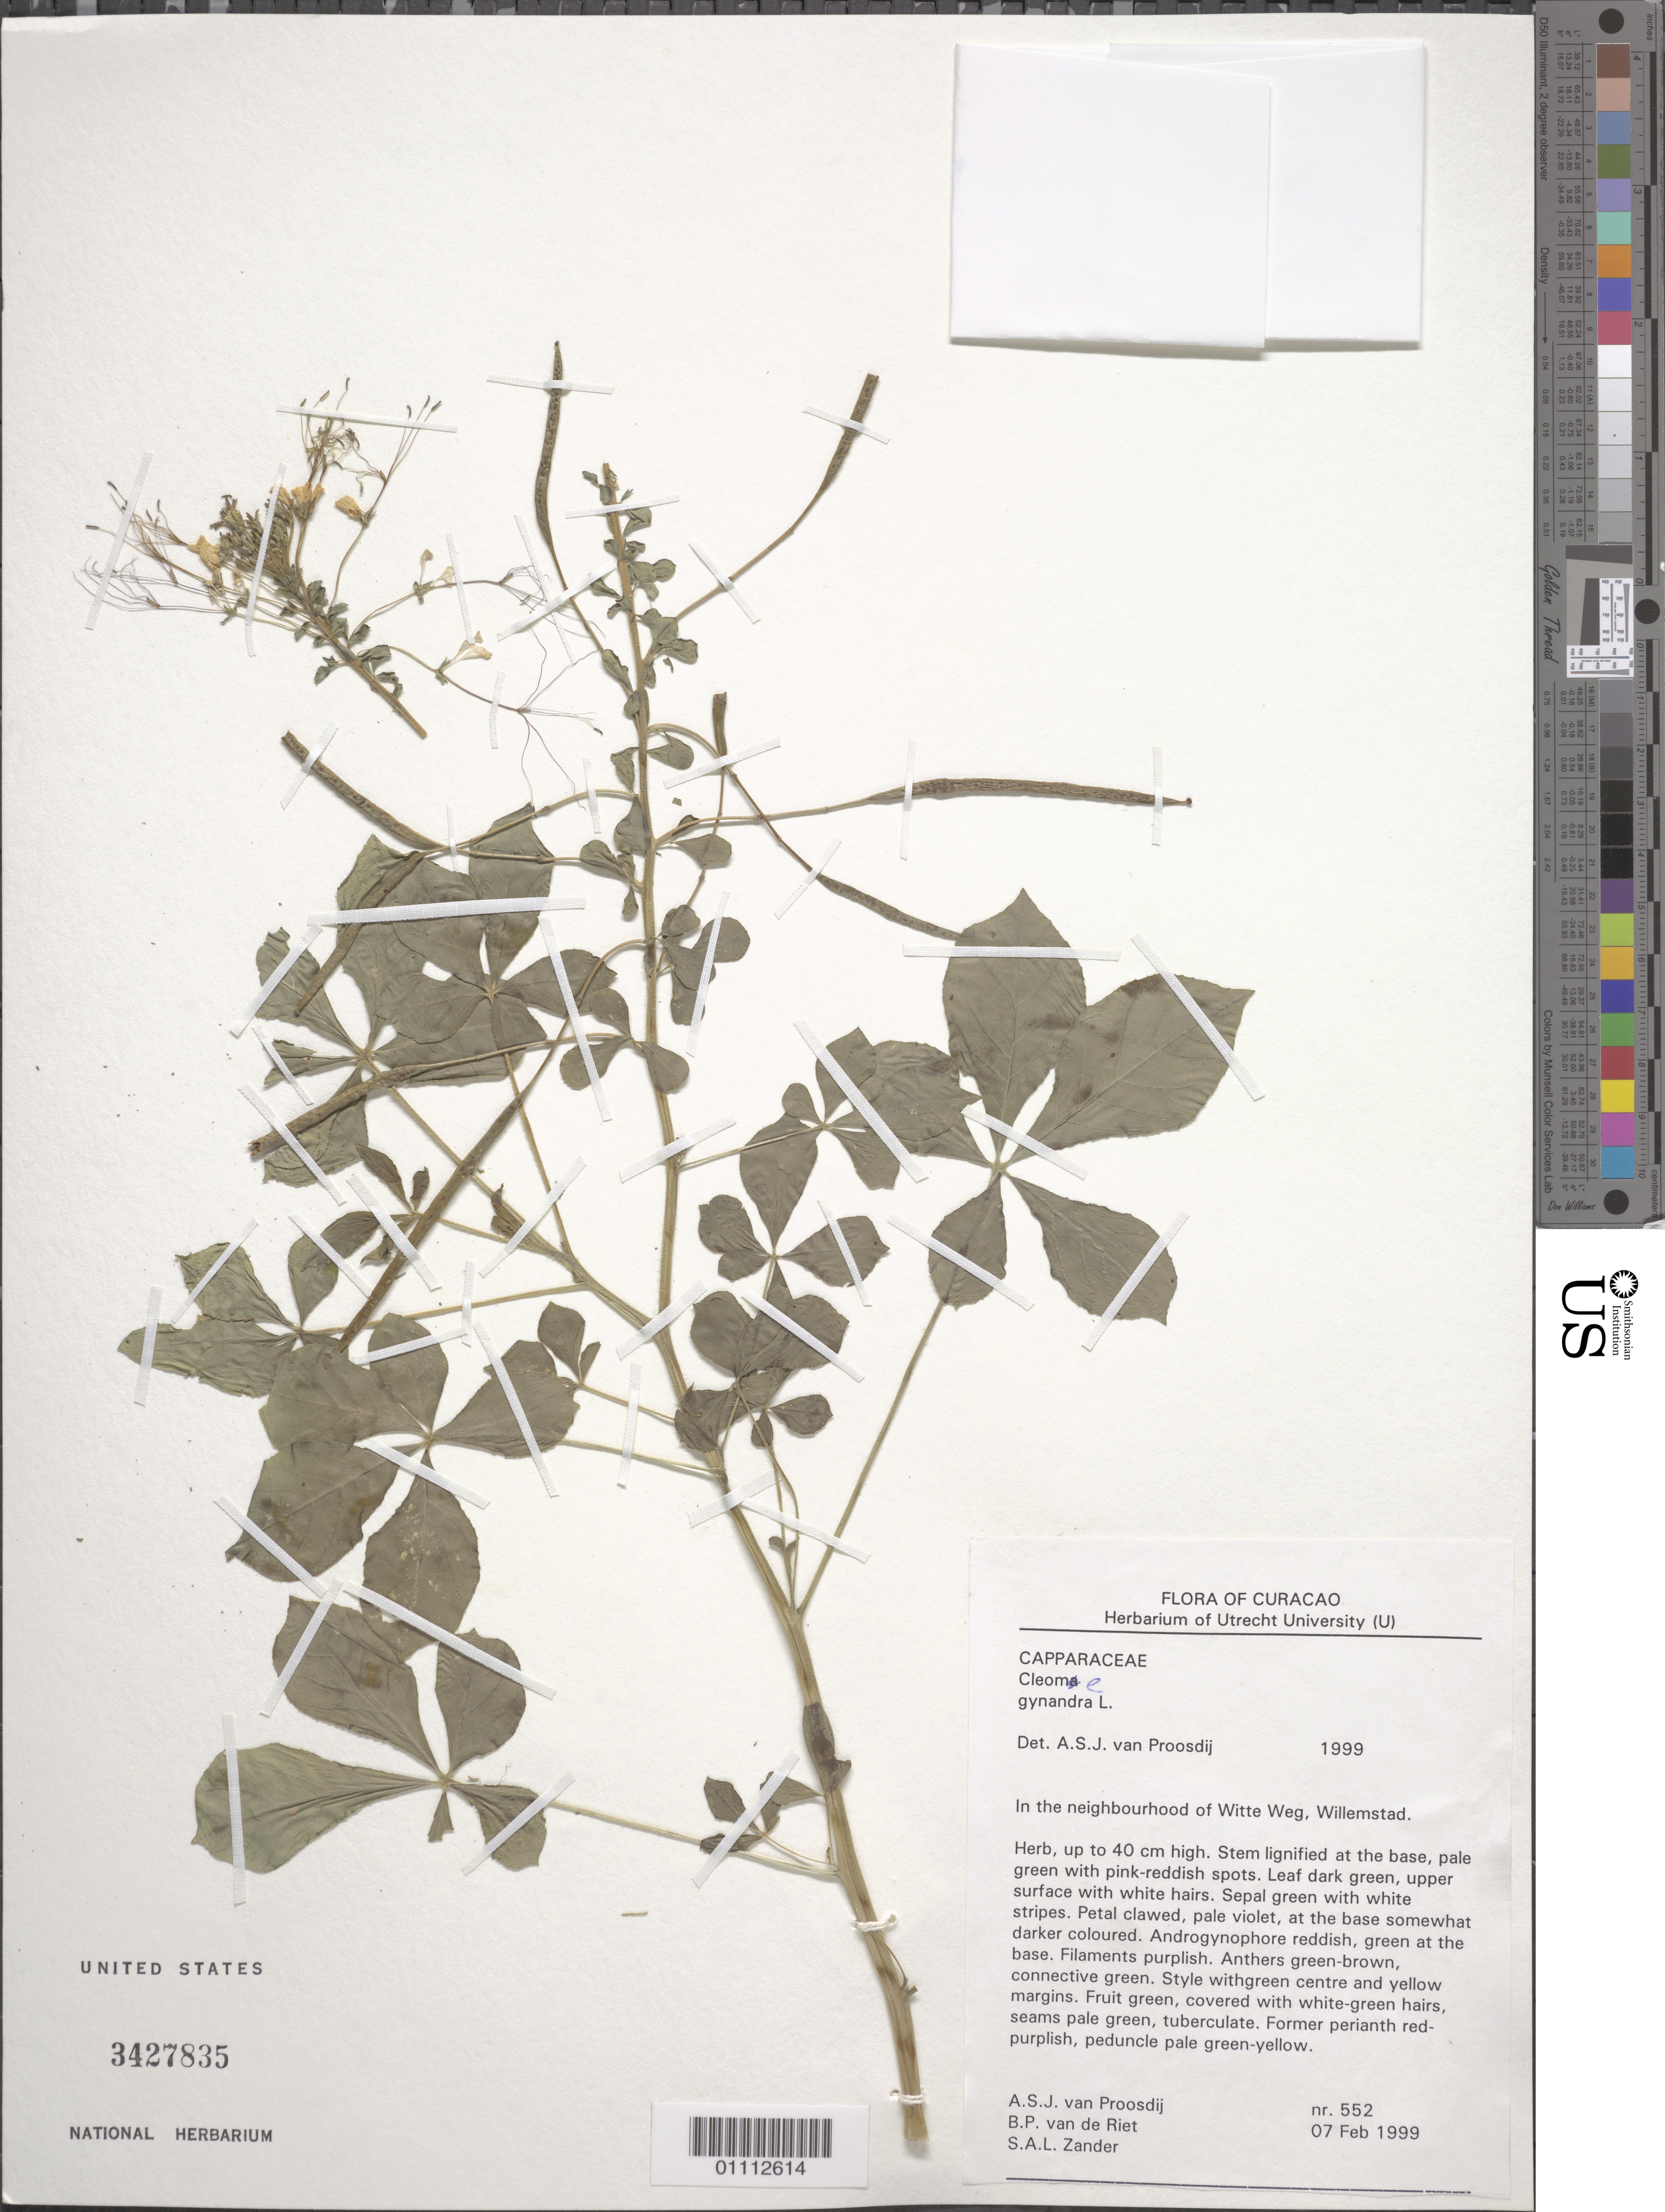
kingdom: Plantae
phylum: Tracheophyta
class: Magnoliopsida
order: Brassicales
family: Cleomaceae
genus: Gynandropsis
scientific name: Gynandropsis gynandra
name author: (L.) Briq.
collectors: A. Proosdij, B. Riet & S. Zander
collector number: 552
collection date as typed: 07 Feb 1999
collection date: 1999-02-07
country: Curaçao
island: Curaçao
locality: In the neighborhood of Witte Weg, Willemstad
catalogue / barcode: US 3427835